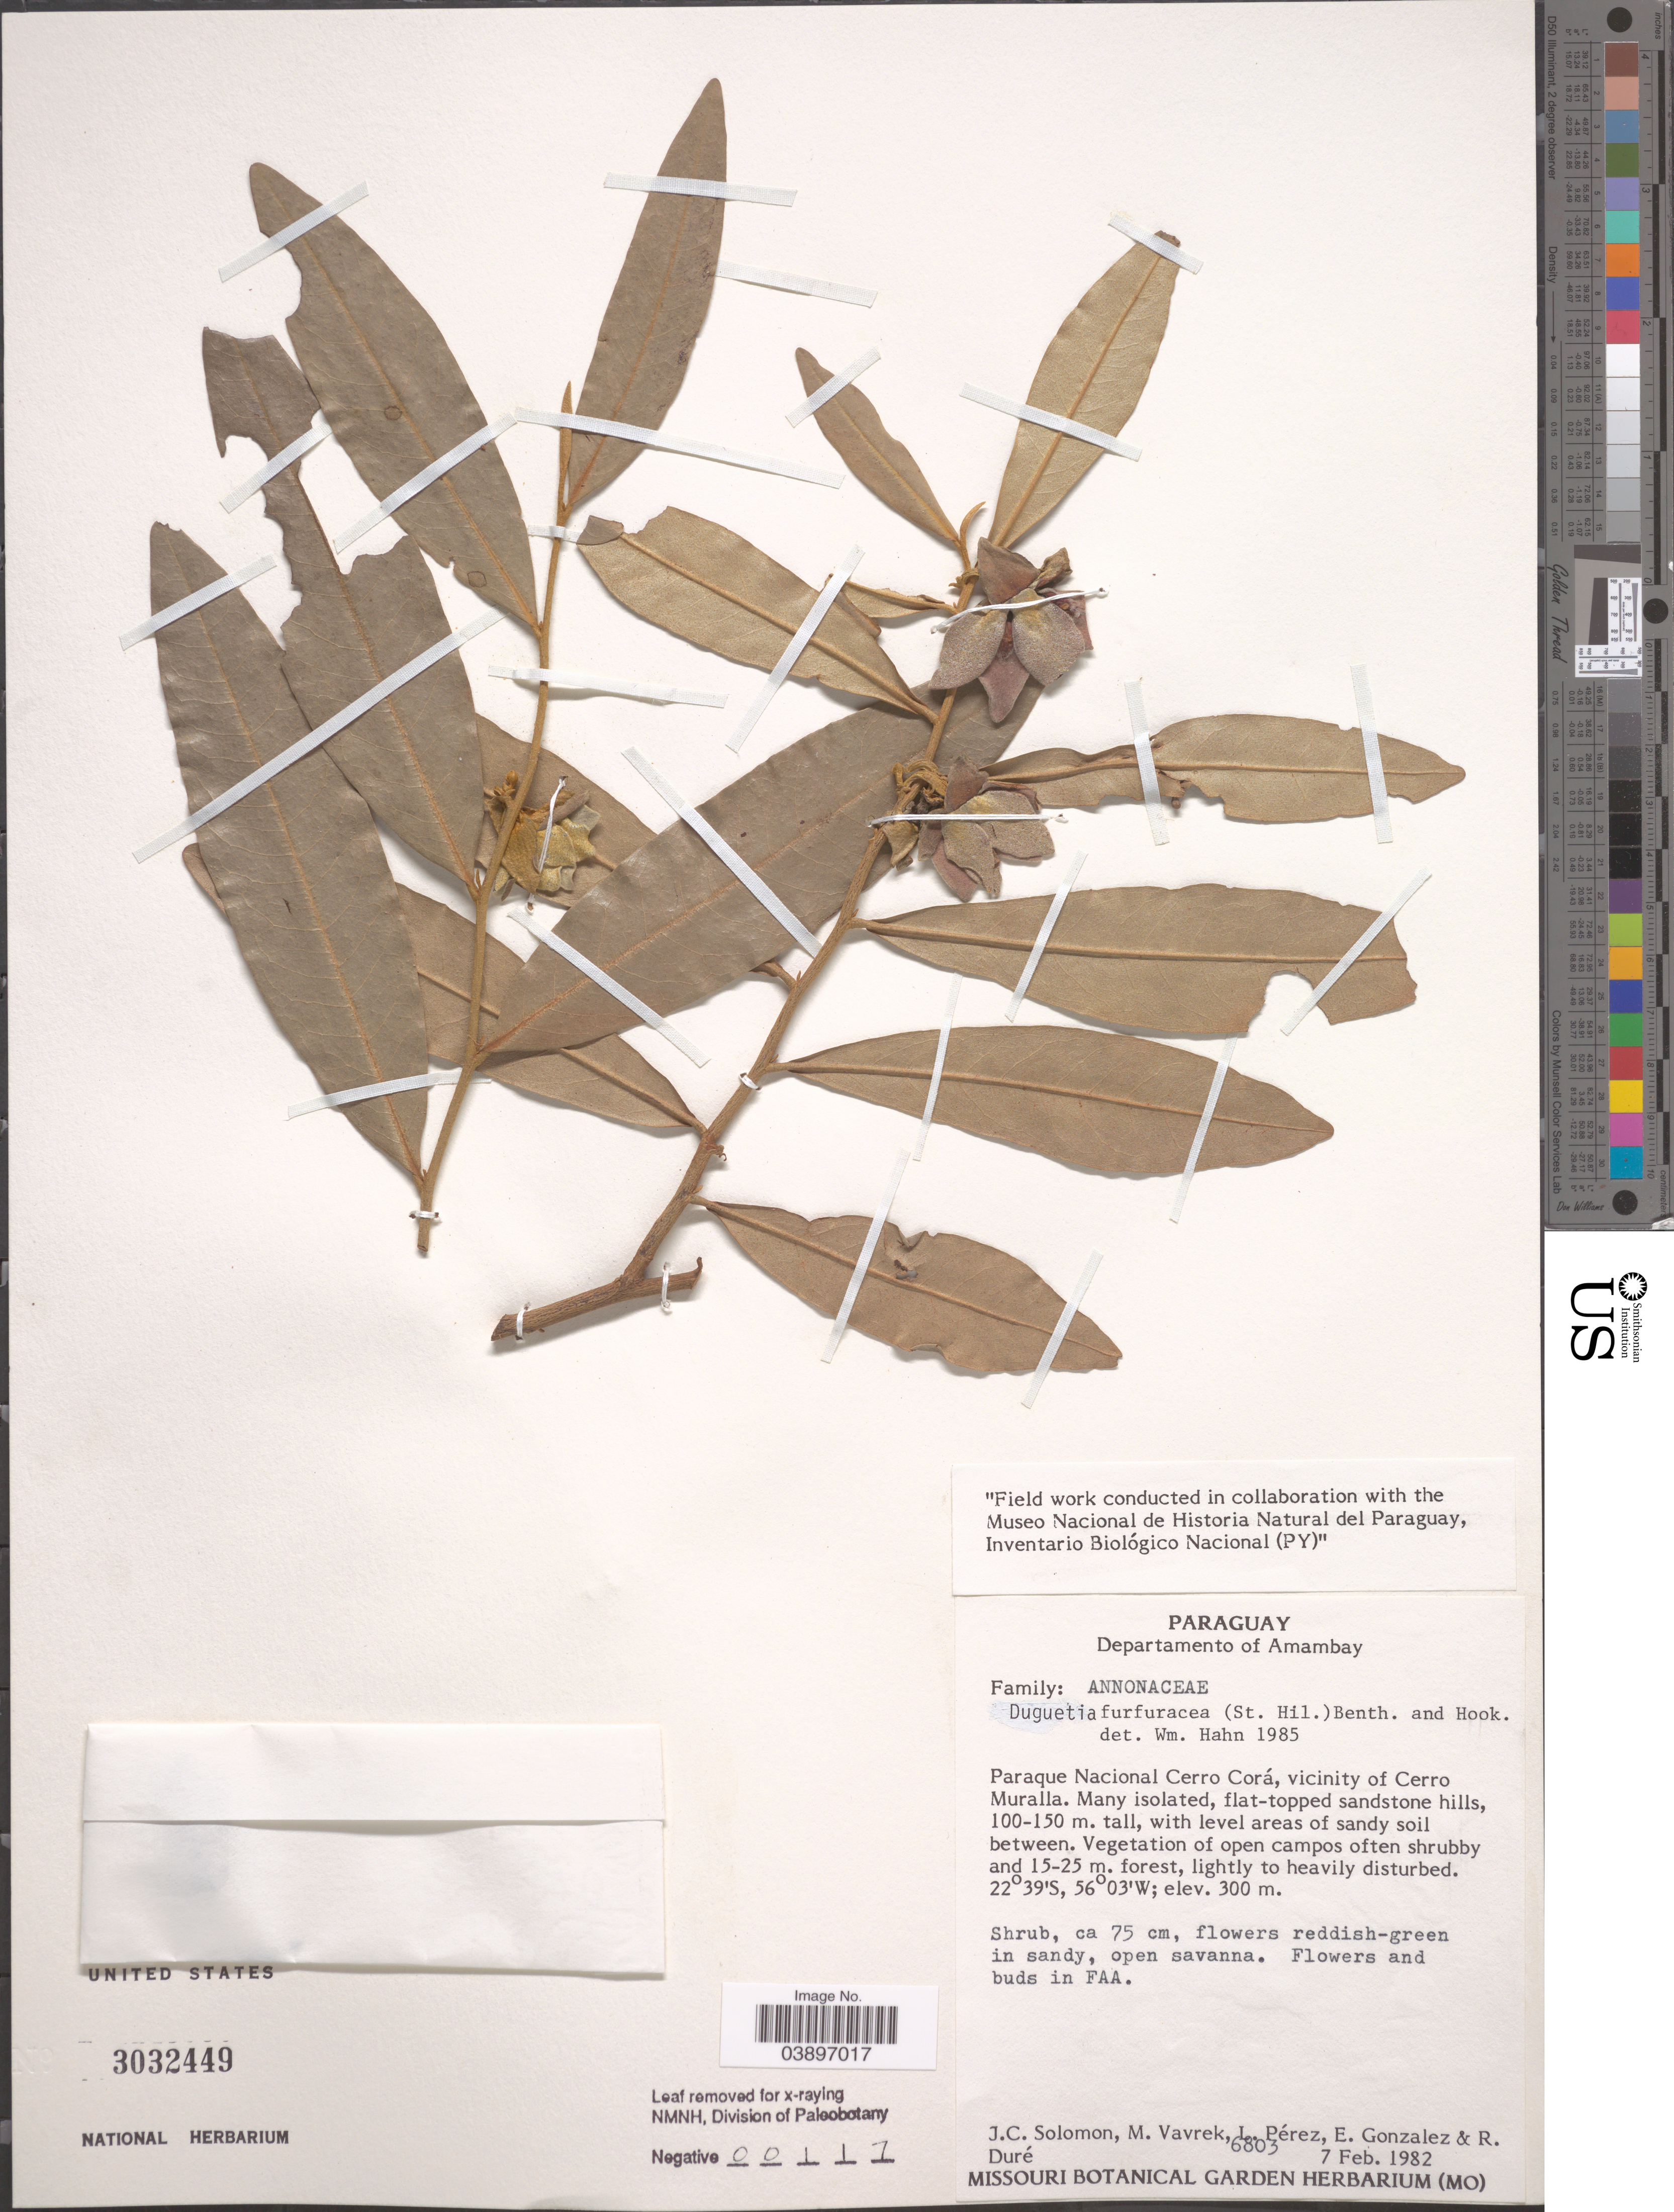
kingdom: Plantae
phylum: Tracheophyta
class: Magnoliopsida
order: Magnoliales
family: Annonaceae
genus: Duguetia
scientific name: Duguetia furfuracea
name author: (A. St.-Hil.) Saff.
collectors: J. C. Solomon, M. Vavrek, I. Pérez, E. Gonzalez & R. Duré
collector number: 6803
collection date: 1982-02-07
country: Paraguay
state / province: Amambay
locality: Departamento of Amambay. Paraque Nacional Cerro Corá, vicinity of Cerro Muralla.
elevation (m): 300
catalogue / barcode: US 3032449